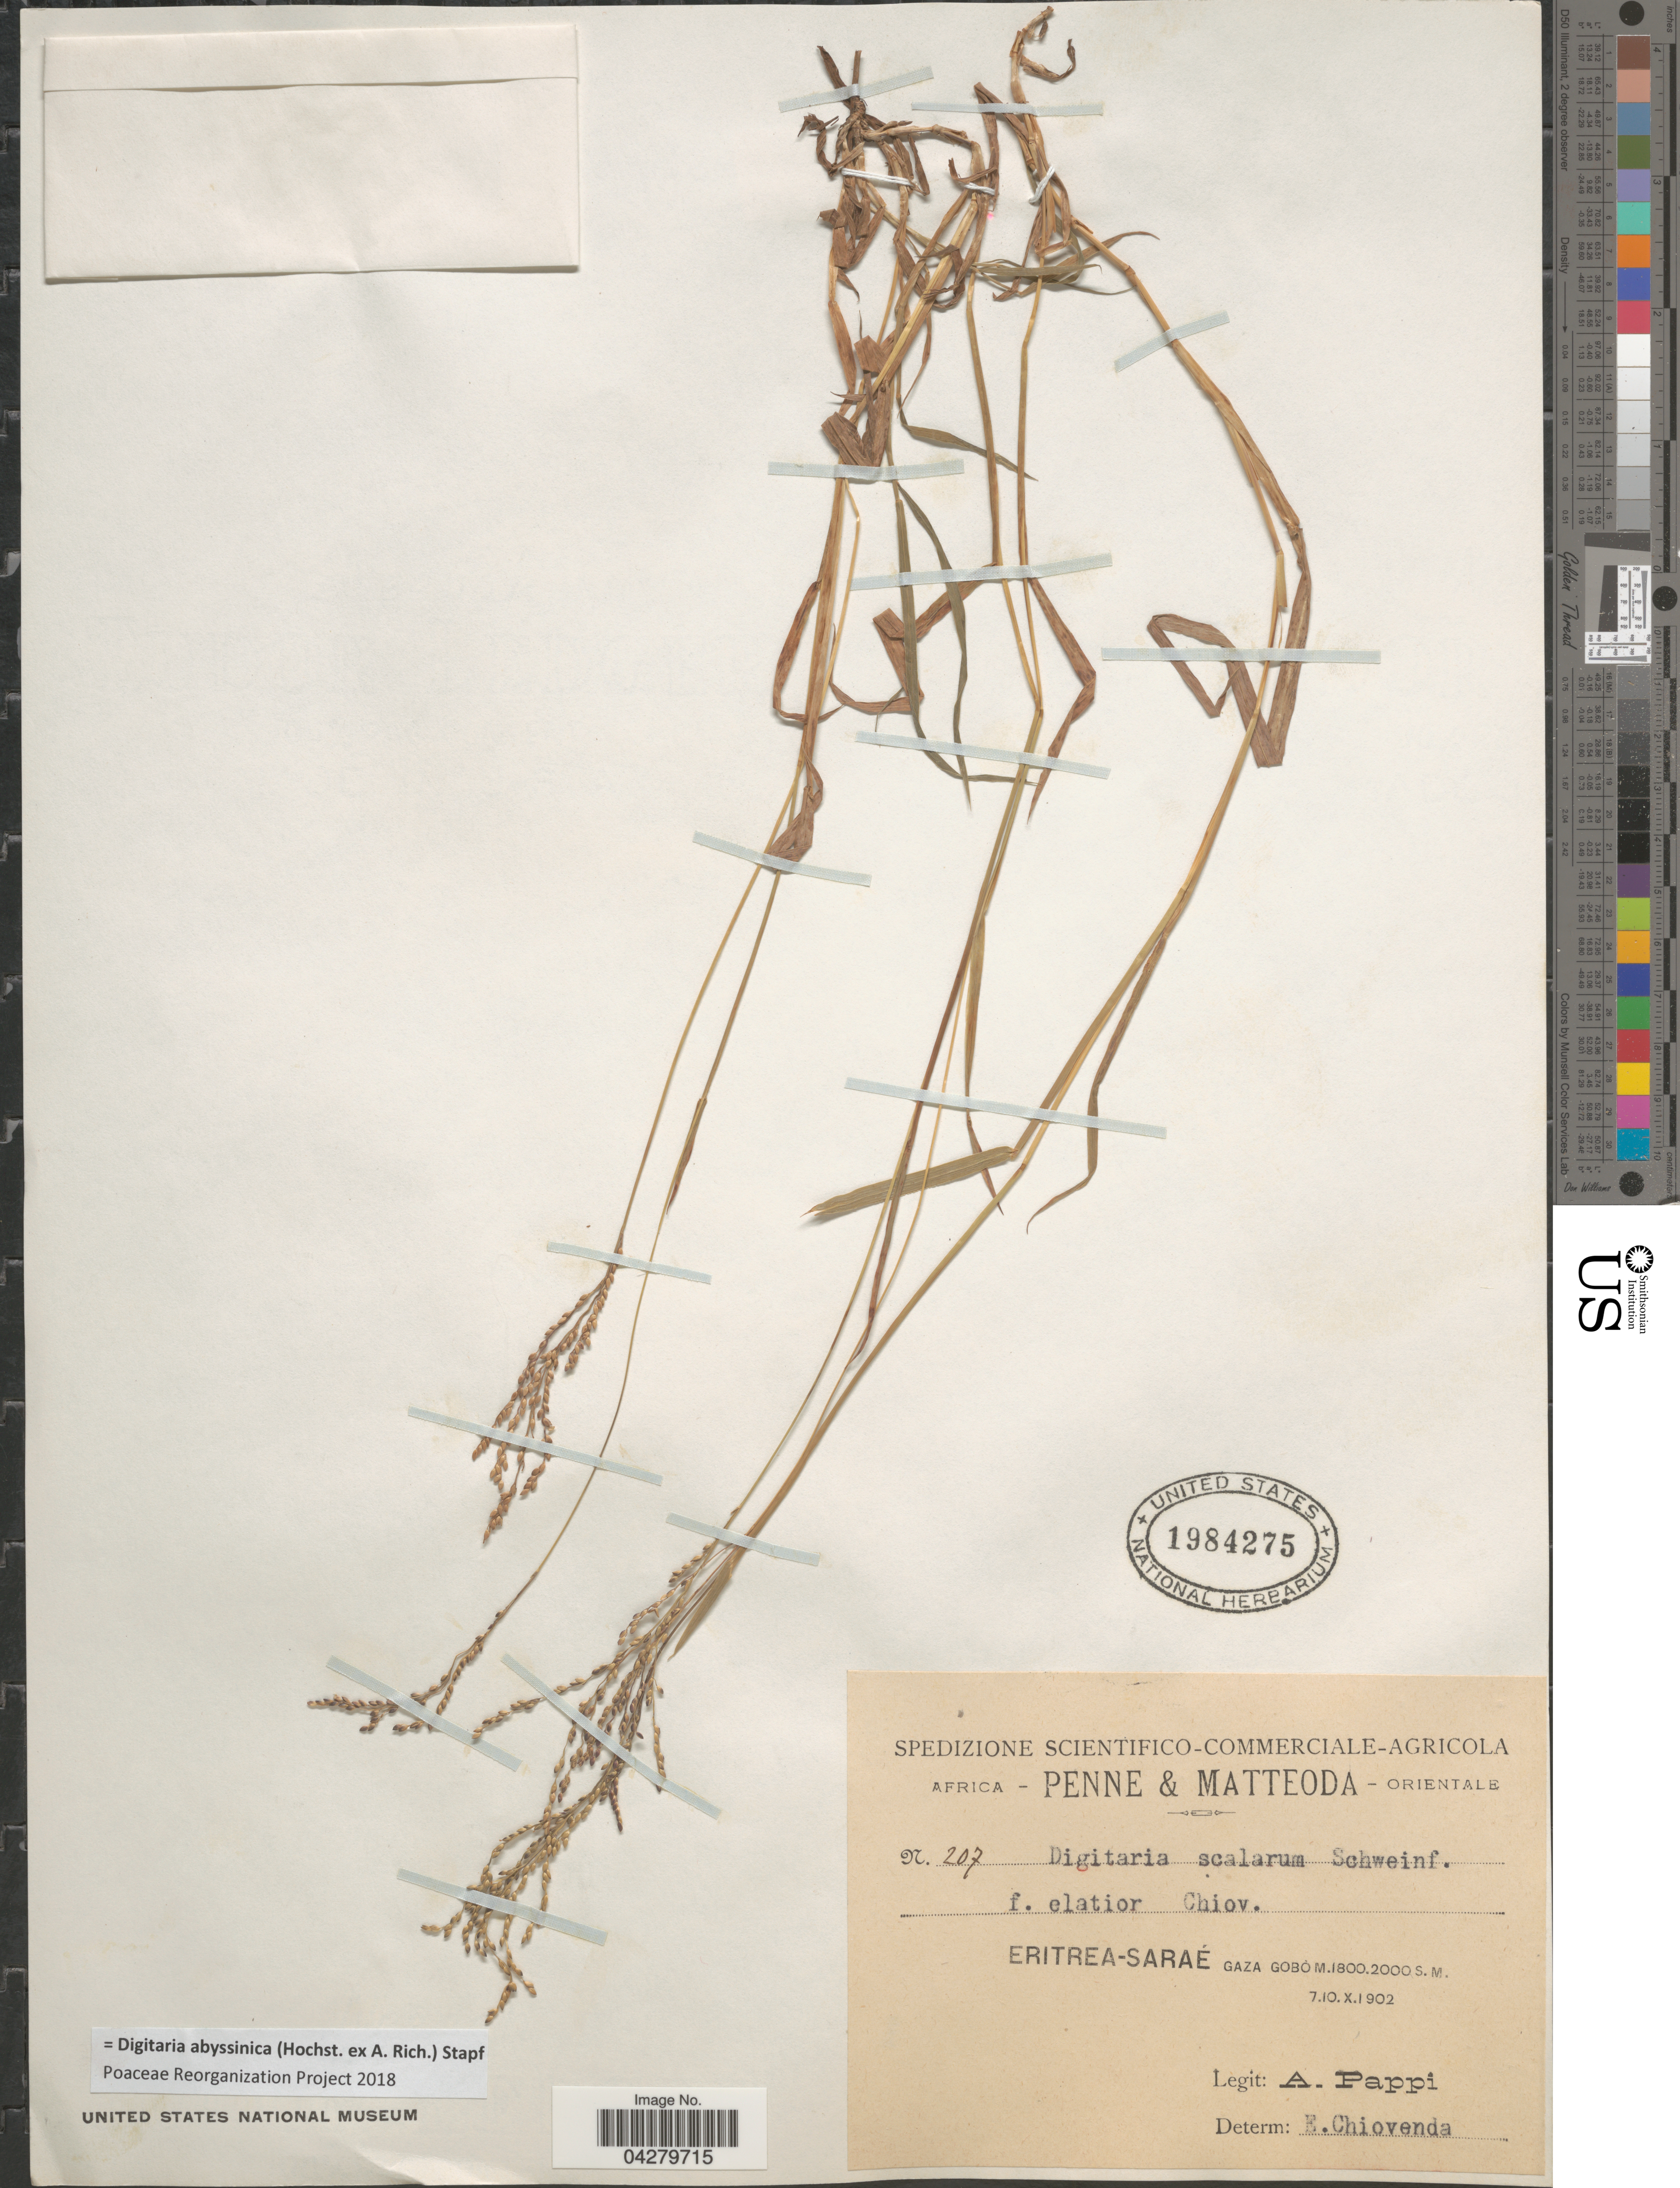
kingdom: Plantae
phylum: Tracheophyta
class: Liliopsida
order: Poales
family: Poaceae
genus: Digitaria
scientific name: Digitaria abyssinica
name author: (Hochst. ex Rich.) Stapf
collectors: A. Pappi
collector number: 207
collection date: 1902-10-07/1902-10-10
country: Eritrea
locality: Eritrea-Saraé Gaza Gobó.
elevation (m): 1800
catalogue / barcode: US 1984275